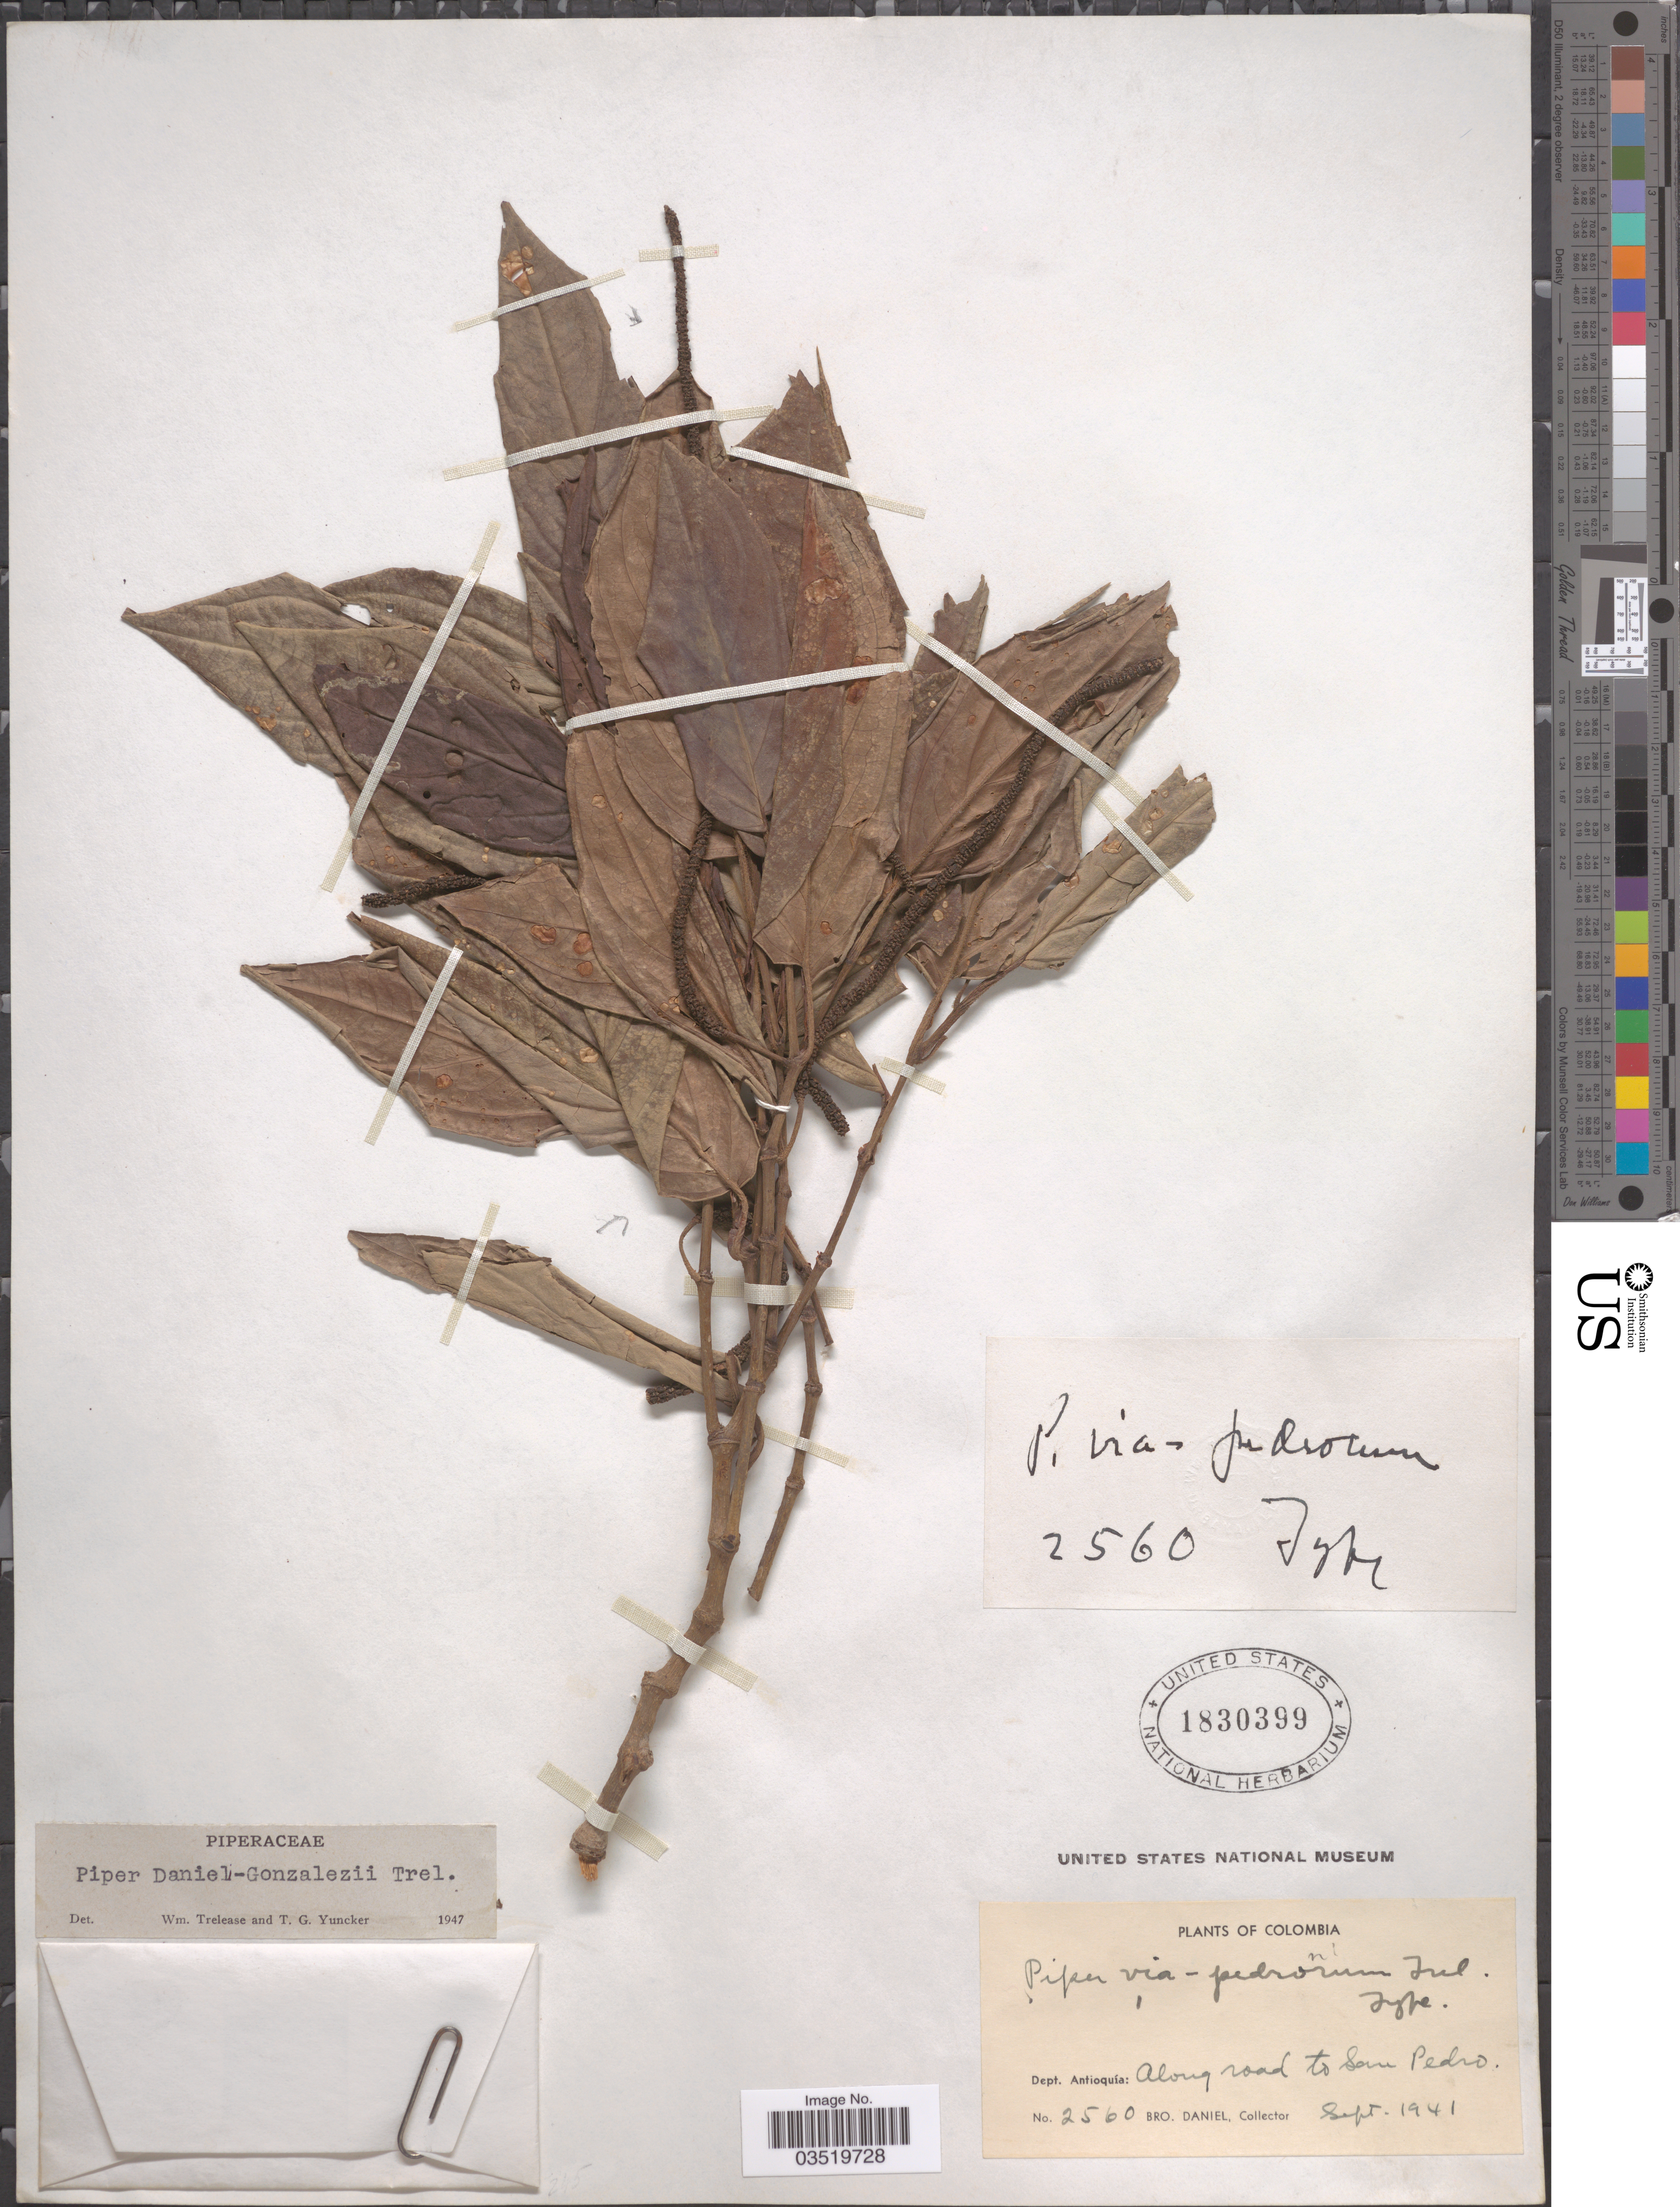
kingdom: Plantae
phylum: Tracheophyta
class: Magnoliopsida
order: Piperales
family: Piperaceae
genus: Piper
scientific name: Piper daniel-gonzalezii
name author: Trel.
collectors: Bro. Daniel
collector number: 2560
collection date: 1941-09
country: Colombia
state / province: Antioquia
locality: Dept. Antioquía: Along road to San Pedro.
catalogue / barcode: US 1830399